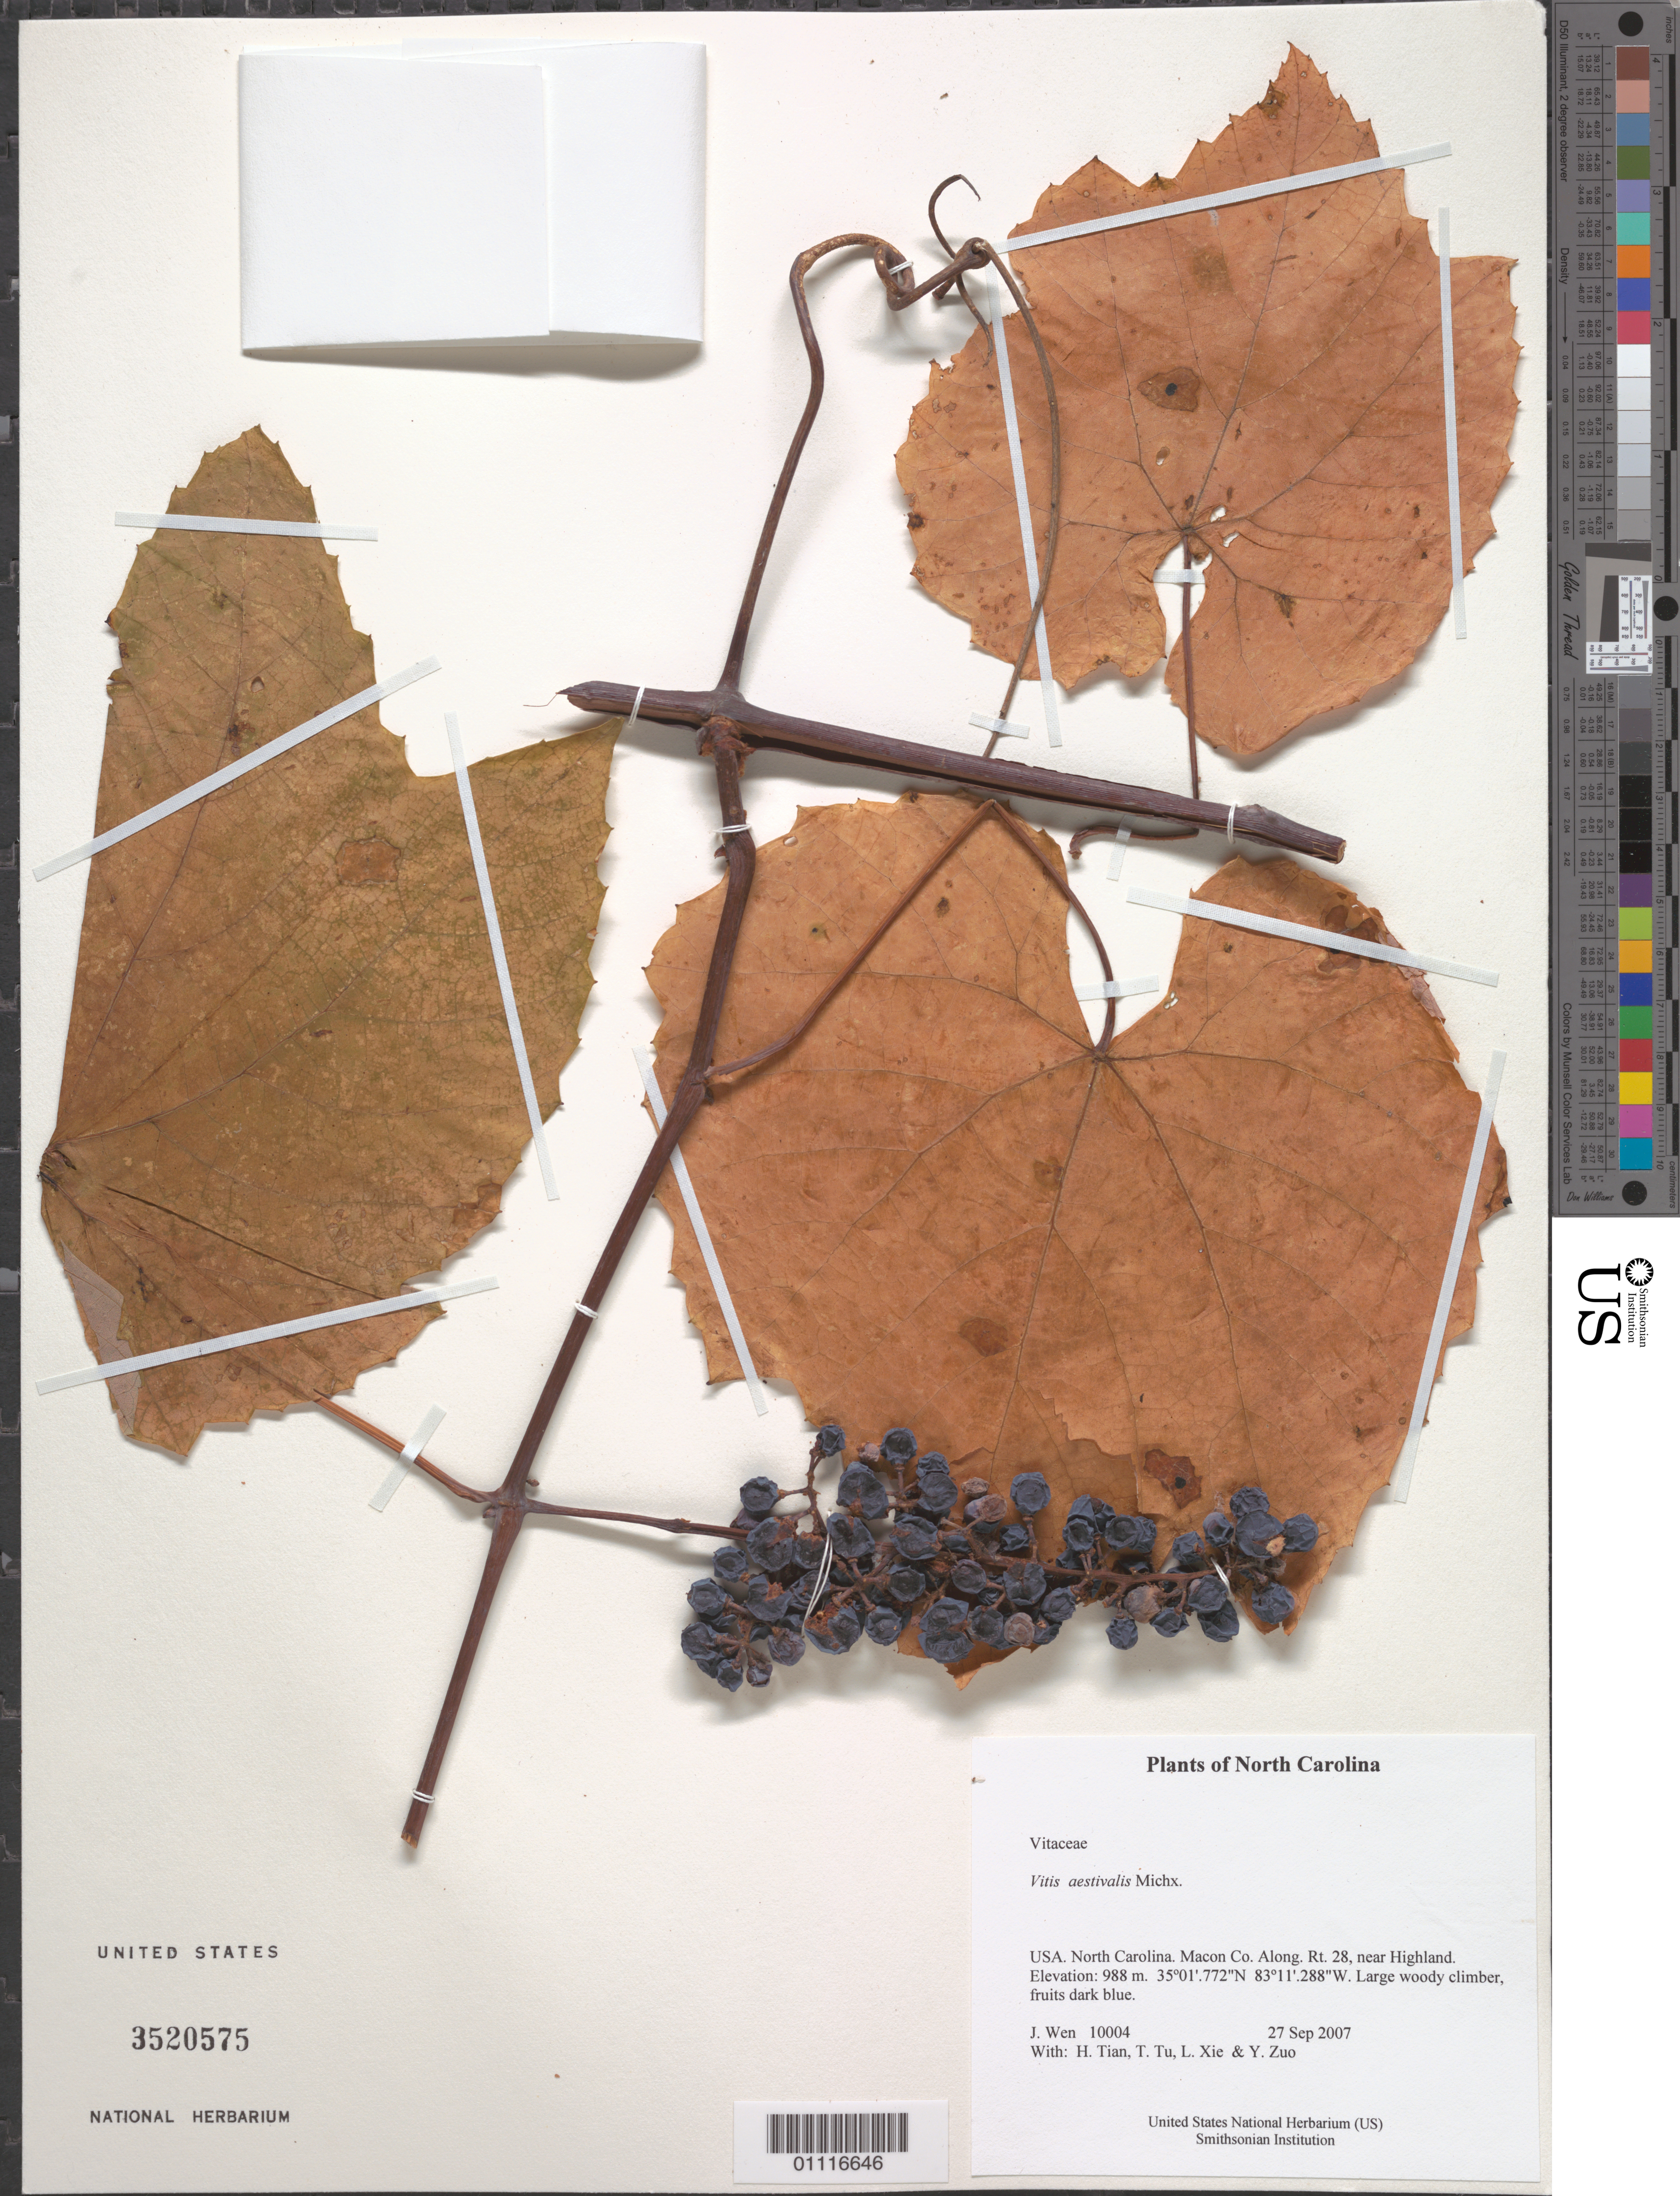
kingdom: Plantae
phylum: Tracheophyta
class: Magnoliopsida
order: Vitales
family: Vitaceae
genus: Vitis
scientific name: Vitis aestivalis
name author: Michx.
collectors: J. Wen, H. Tian, T. Tu, L. Xie & Y. Zuo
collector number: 10004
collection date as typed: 27 Sep 2007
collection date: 2007-09-27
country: United States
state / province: North Carolina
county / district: Macon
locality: Along. Rt. 28, near Highland.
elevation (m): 988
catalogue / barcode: US 3520575